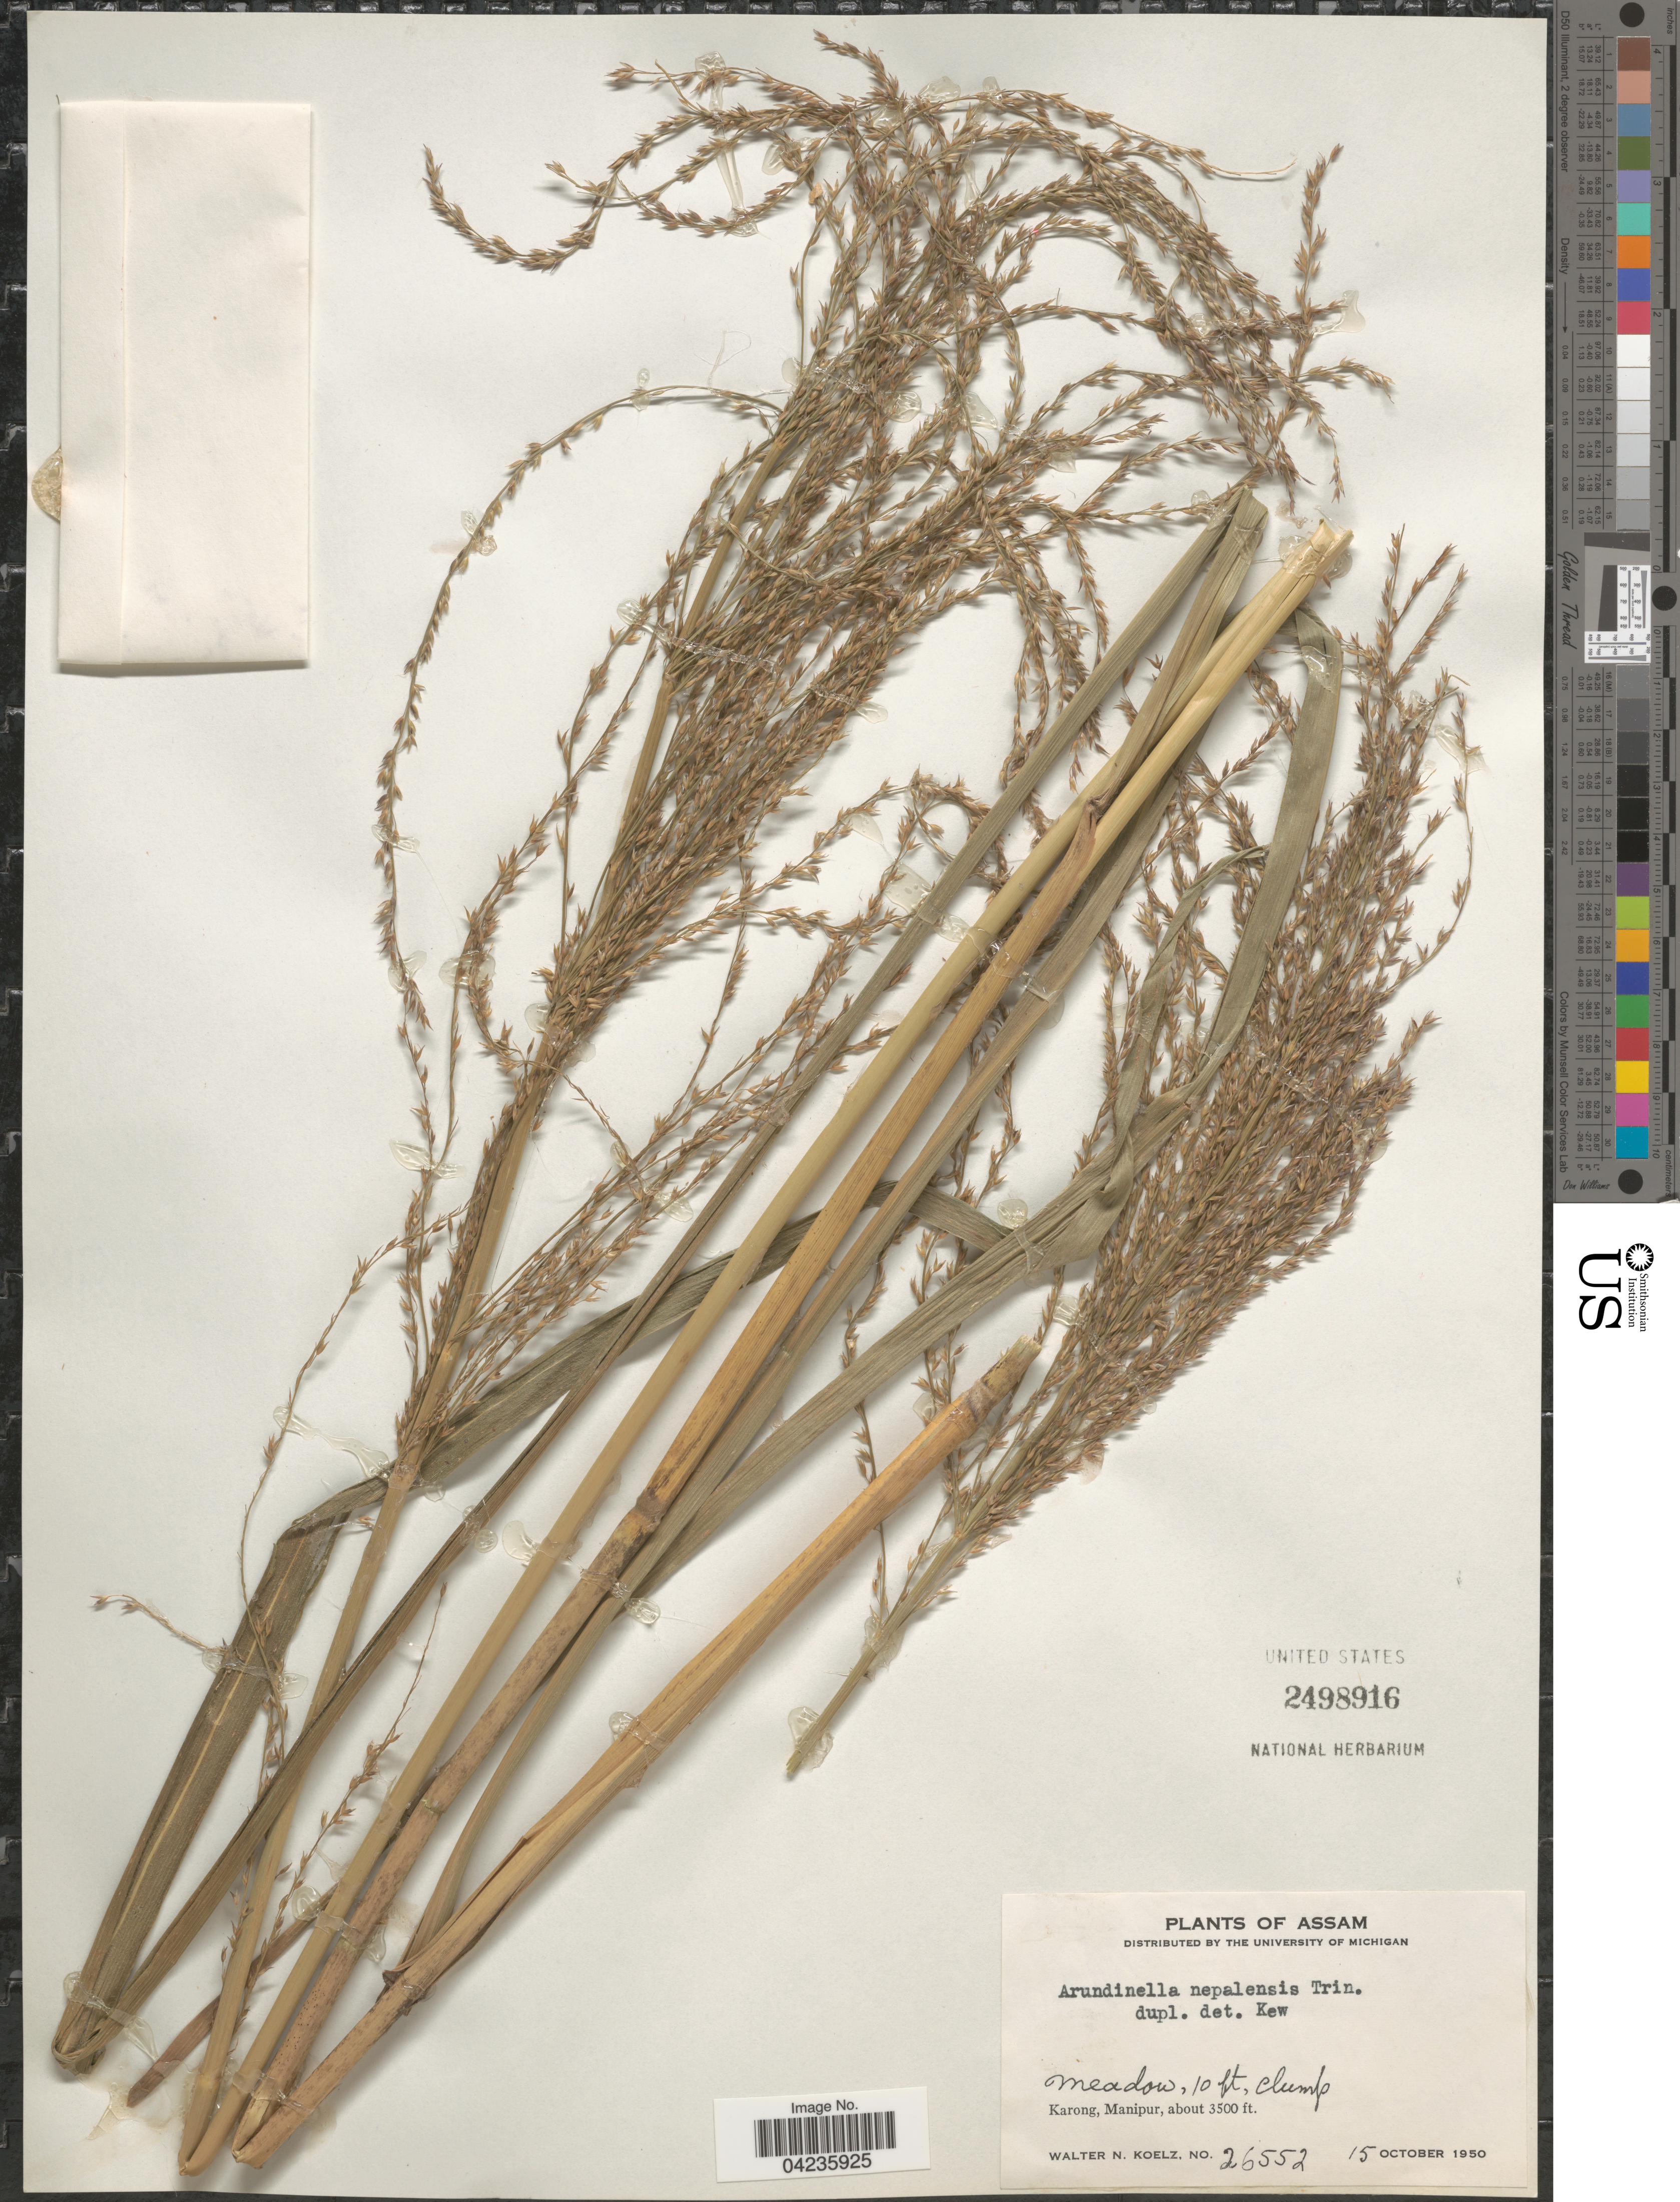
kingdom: Plantae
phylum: Tracheophyta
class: Liliopsida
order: Poales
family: Poaceae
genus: Arundinella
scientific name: Arundinella nepalensis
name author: Trin.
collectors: W. N. Koelz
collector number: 26552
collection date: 1950-10-15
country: India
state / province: Manipur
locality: Karong, Manipur.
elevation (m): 1067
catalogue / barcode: US 2498916